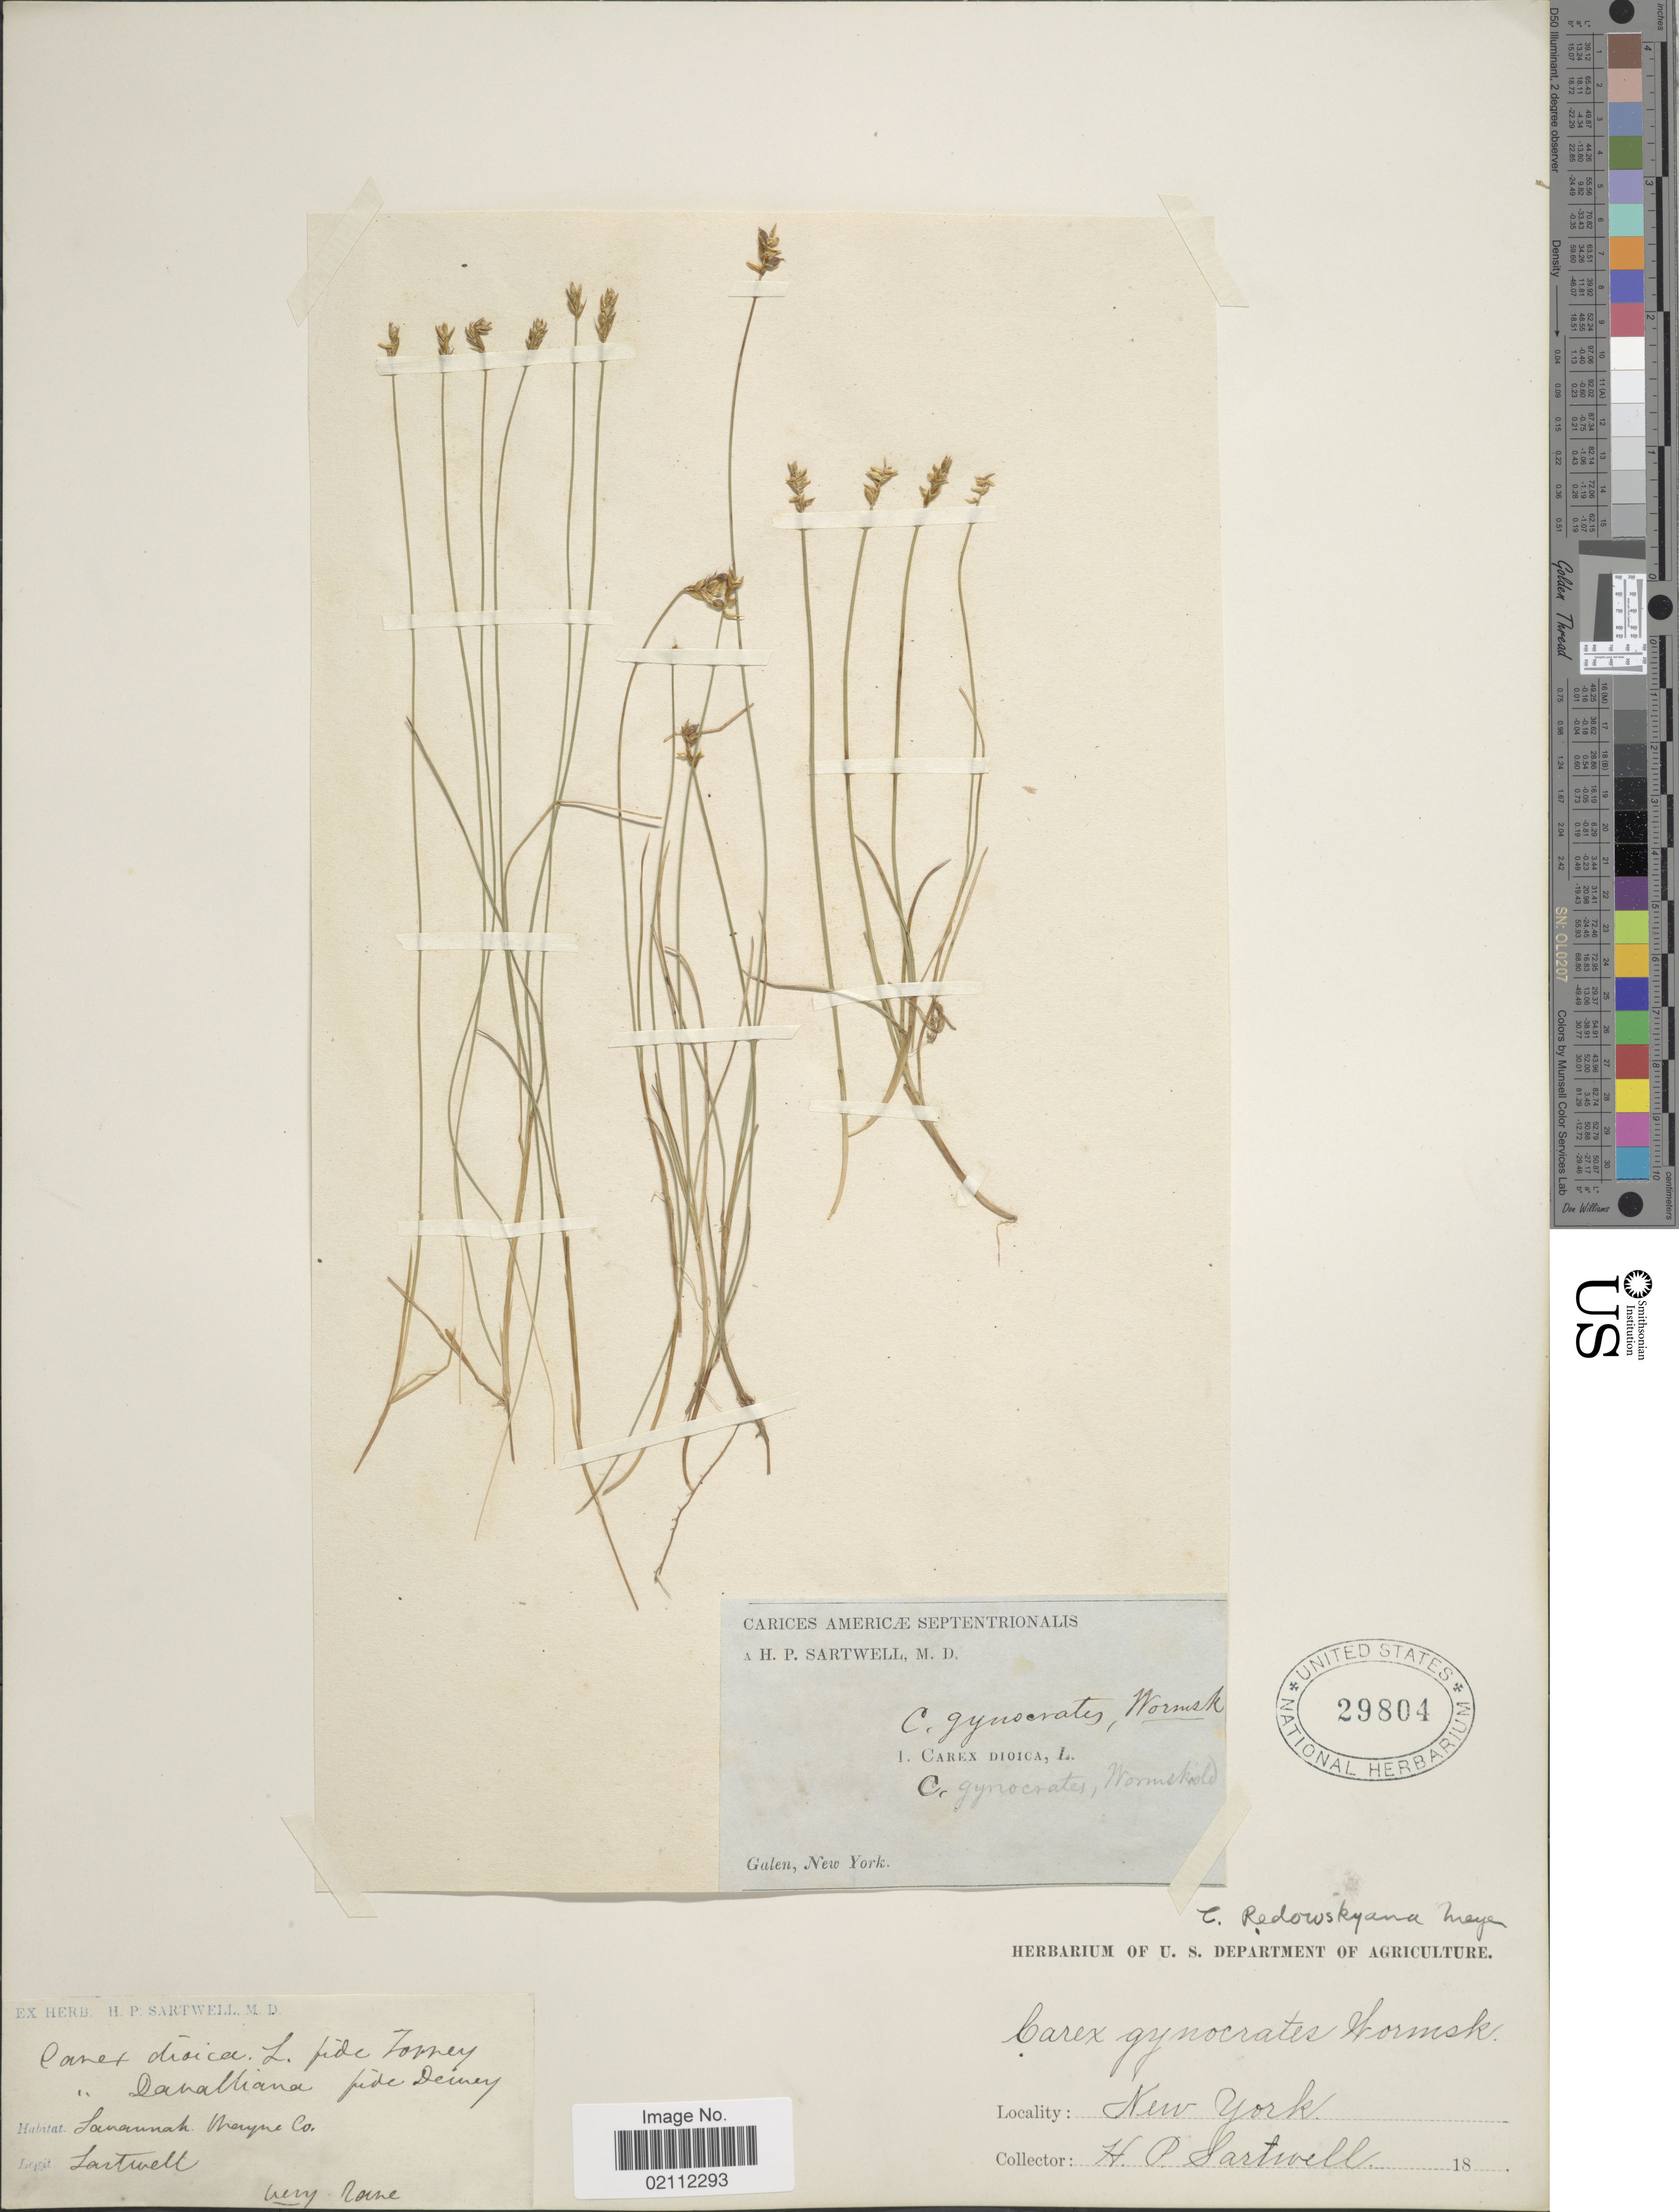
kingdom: Plantae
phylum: Tracheophyta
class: Liliopsida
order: Poales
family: Cyperaceae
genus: Carex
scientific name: Carex nardina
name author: (Hornem.) Fr.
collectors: H. P. Sartwell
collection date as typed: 18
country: United States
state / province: New York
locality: Savannah Wayne Co.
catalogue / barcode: US 29804